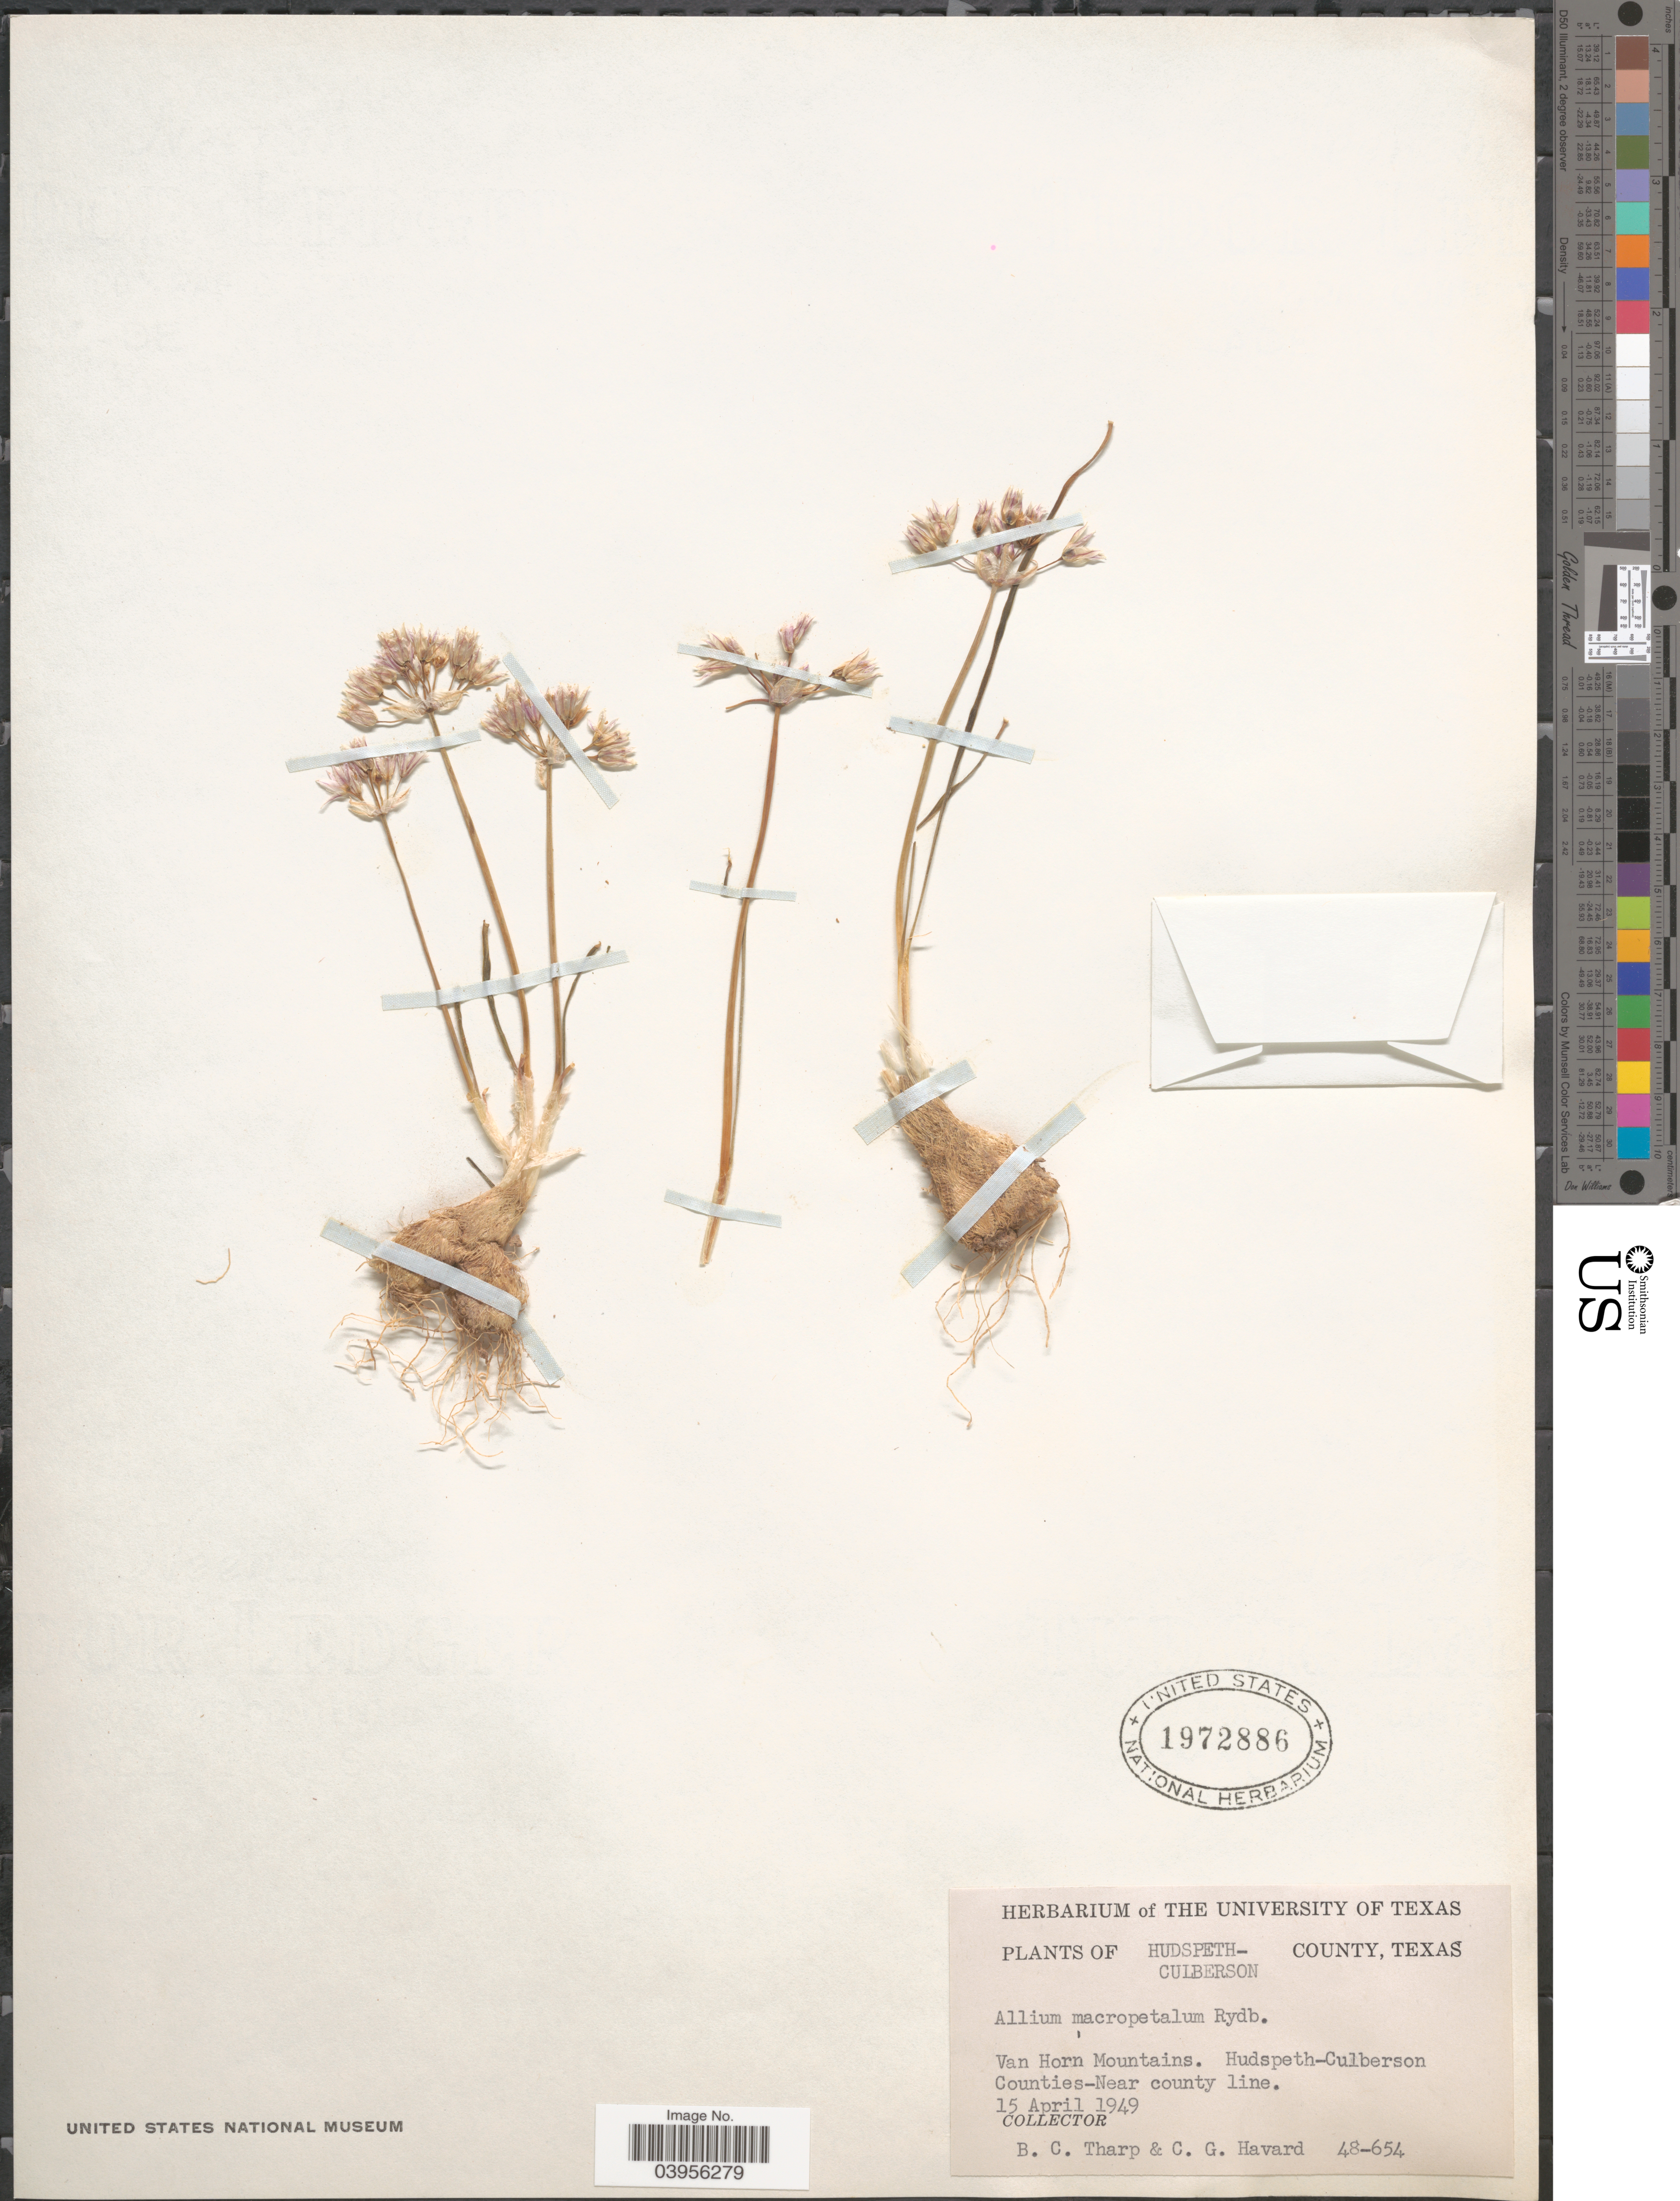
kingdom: Plantae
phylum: Tracheophyta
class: Liliopsida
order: Asparagales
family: Amaryllidaceae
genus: Allium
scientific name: Allium macropetalum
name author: Rydb.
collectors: B. C. Tharp & C. G. Havard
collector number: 48-654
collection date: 1949-04-15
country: United States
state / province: Texas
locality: Van Horn Mountains. Hudspeth-Culberson Counties - Near county line.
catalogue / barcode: US 1972886